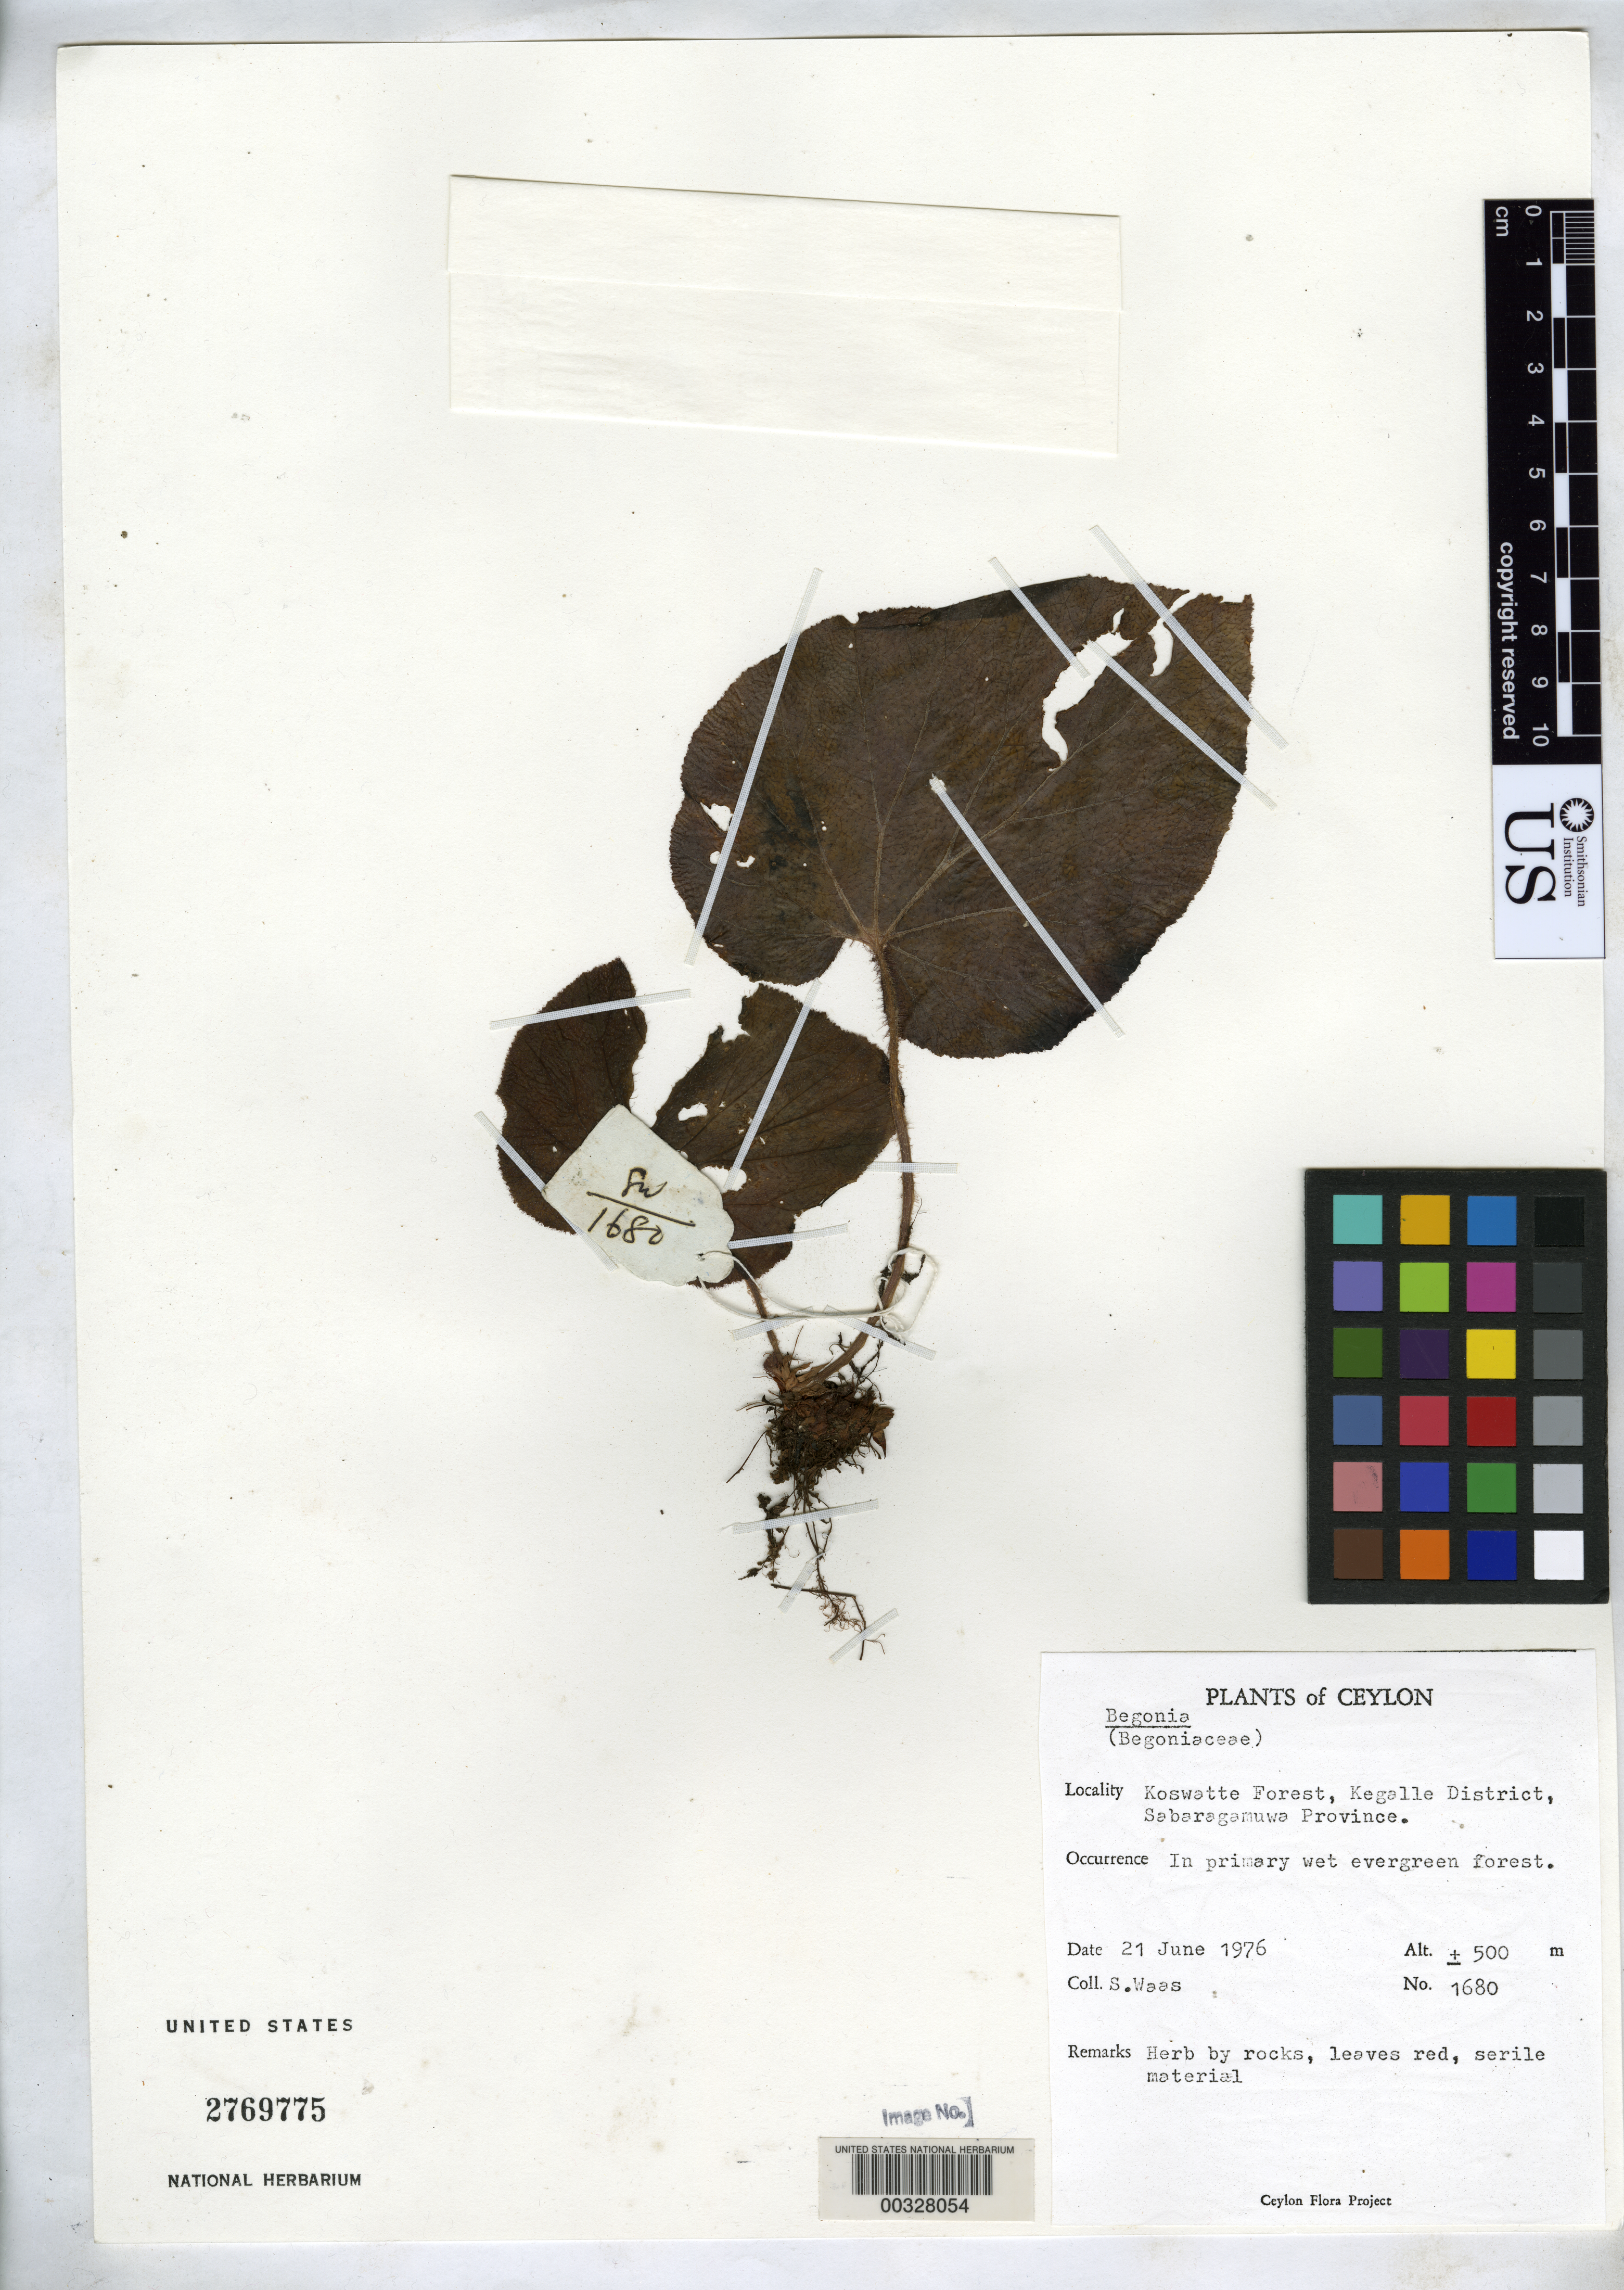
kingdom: Plantae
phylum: Tracheophyta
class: Magnoliopsida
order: Cucurbitales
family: Begoniaceae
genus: Begonia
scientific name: Begonia sp.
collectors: S. Waas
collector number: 1680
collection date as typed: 21 Jun 1976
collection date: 1976-06-21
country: Sri Lanka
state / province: Sabaragamuwa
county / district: Kegalle Dist.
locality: Koswatte forest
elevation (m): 500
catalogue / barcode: US 2769775